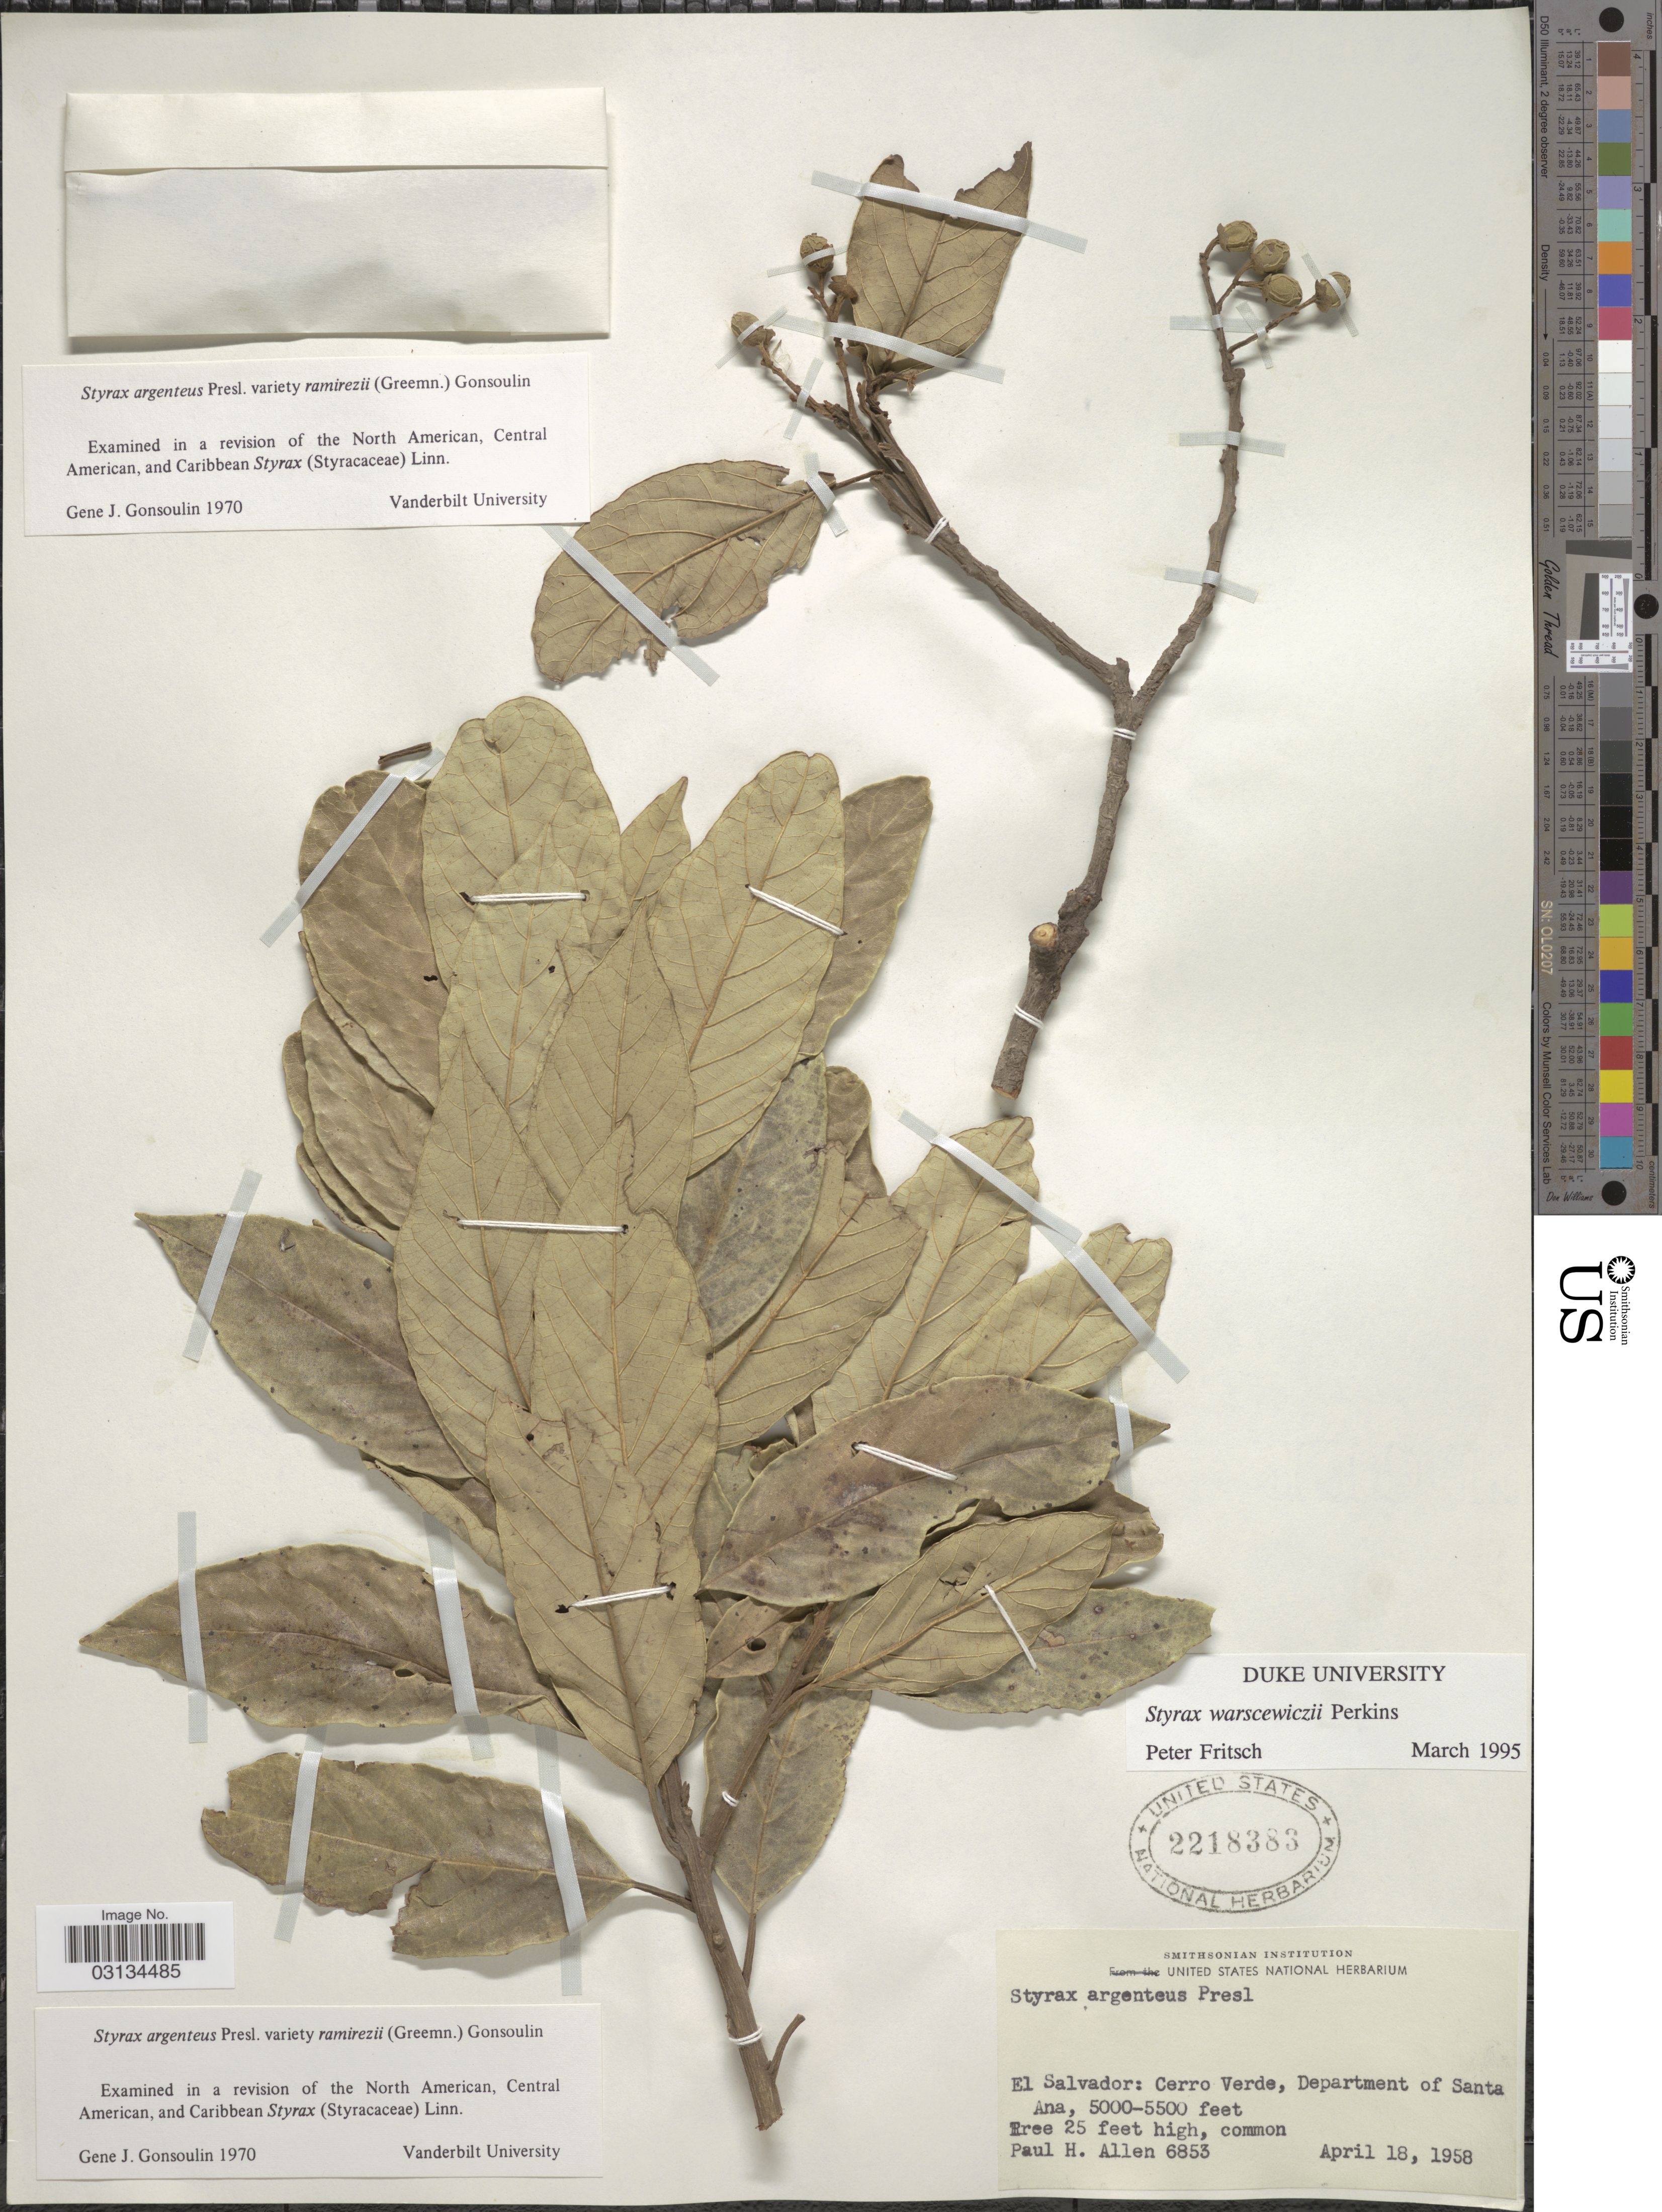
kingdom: Plantae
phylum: Tracheophyta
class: Magnoliopsida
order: Ericales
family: Styracaceae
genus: Styrax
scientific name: Styrax warscewiczii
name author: Perkins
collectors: P. H. Allen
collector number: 6853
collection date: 1958-04-18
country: El Salvador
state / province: Santa Ana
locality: Cerro Verde, Department of Santa Ana.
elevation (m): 1524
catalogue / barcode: US 2218383